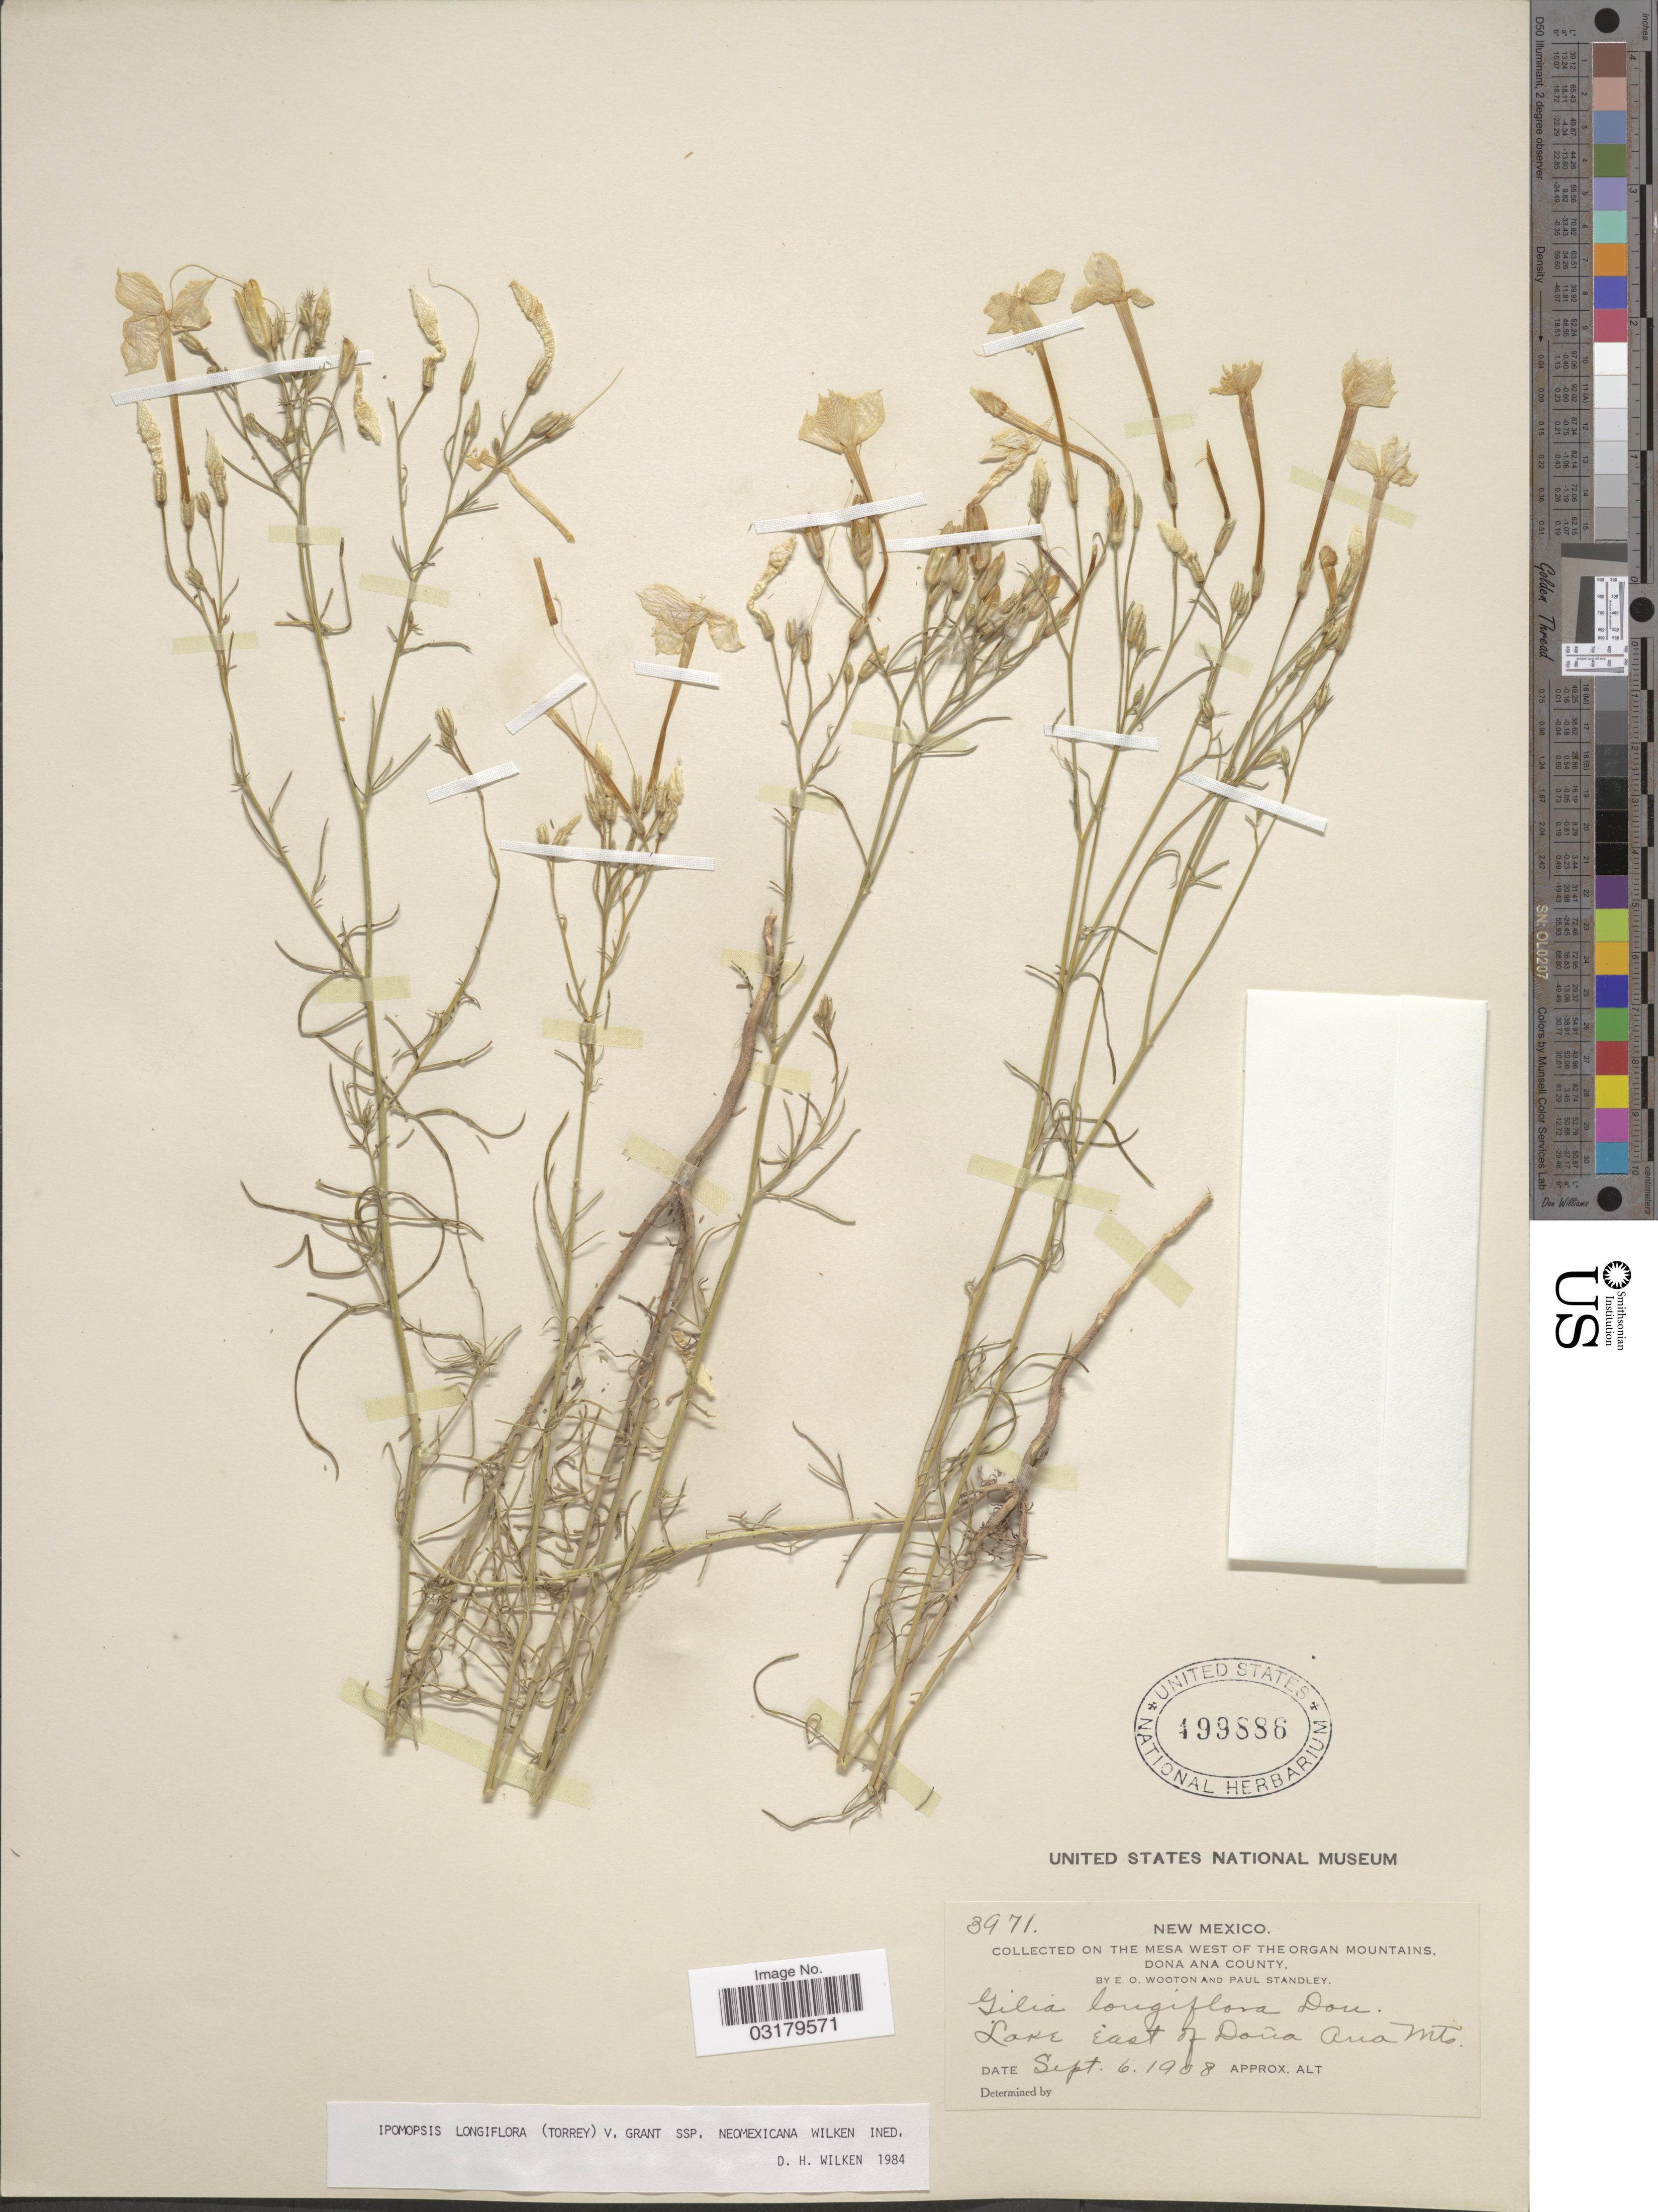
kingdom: Plantae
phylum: Tracheophyta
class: Magnoliopsida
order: Ericales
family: Polemoniaceae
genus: Ipomopsis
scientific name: Ipomopsis longiflora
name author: (Torr.) V.E. Grant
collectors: E. O. Wooton & P. C. Standley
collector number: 3971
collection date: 1908-09-06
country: United States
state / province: New Mexico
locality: On the mesa west of the Organ Mountains, Dona Ana County. Lake east of Doña Ana Mts.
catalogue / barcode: US 499886